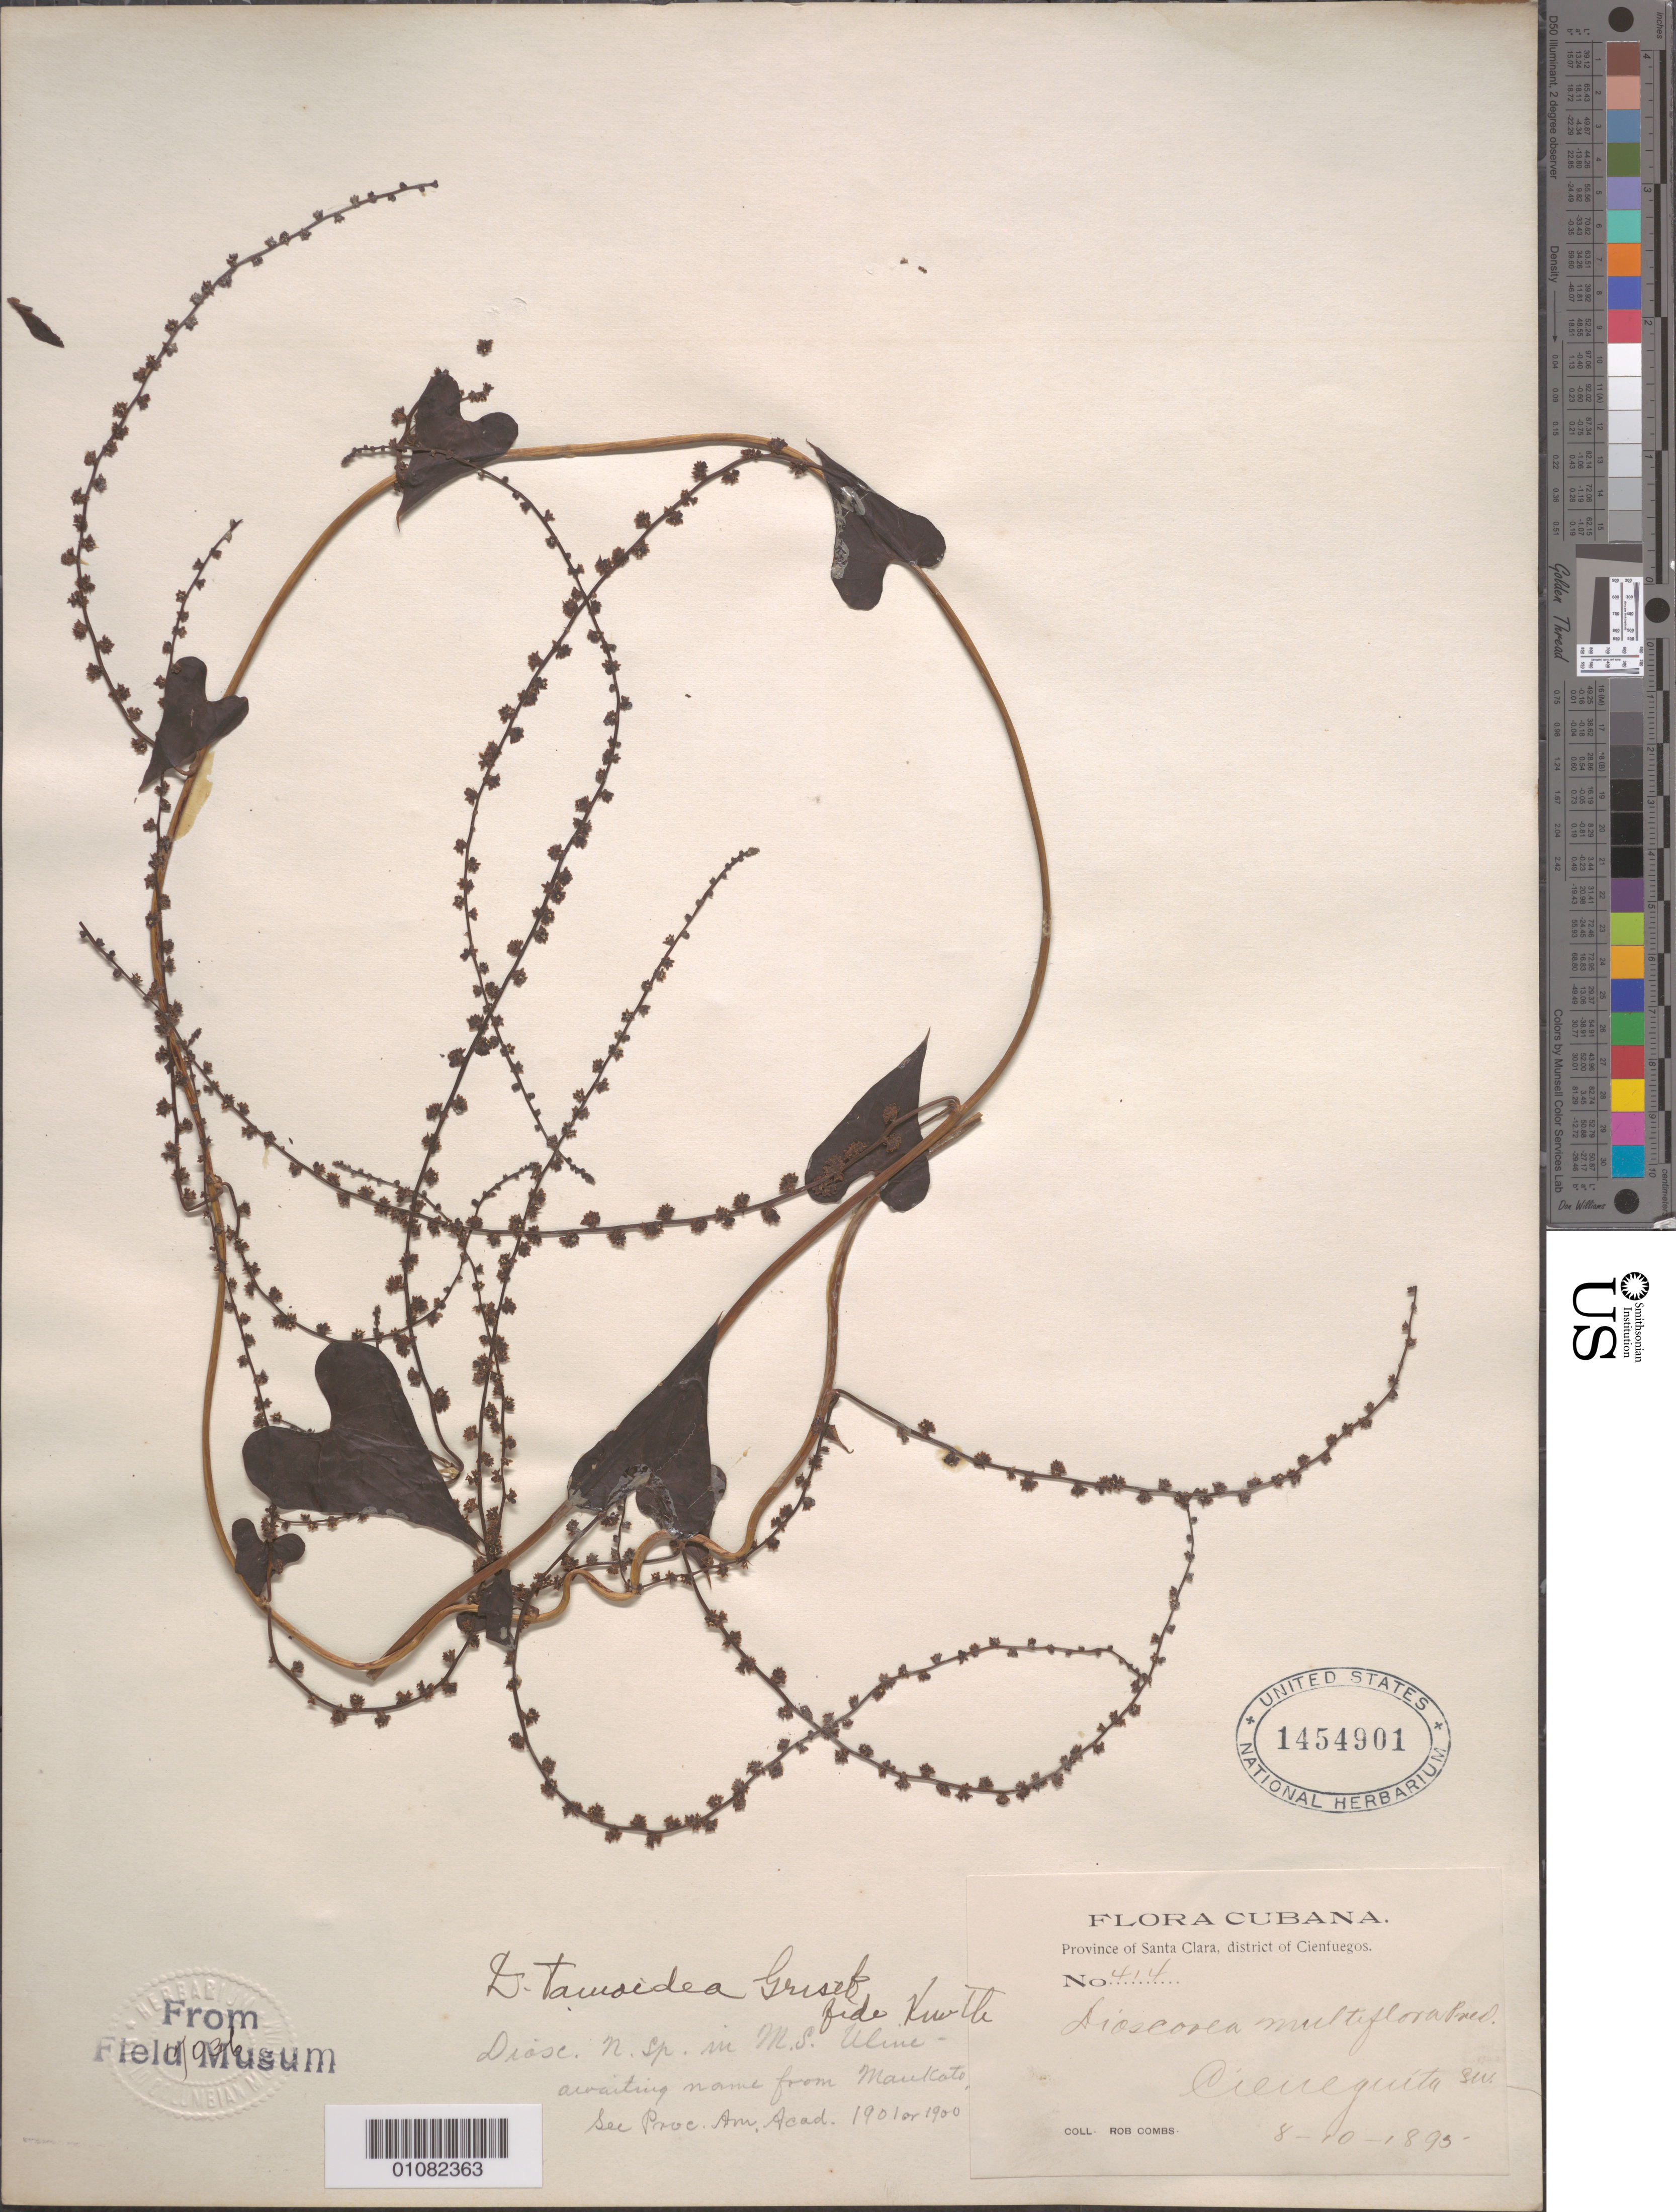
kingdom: Plantae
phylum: Tracheophyta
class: Liliopsida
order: Dioscoreales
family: Dioscoreaceae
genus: Dioscorea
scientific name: Dioscorea tamoidea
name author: Griseb.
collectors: R. Combs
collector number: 414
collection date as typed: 10 Aug 1893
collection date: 1893-08-10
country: Cuba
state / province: Cienfuegos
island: Cuba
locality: Province of Santa Clara, Cieneguita SW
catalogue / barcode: US 1454901